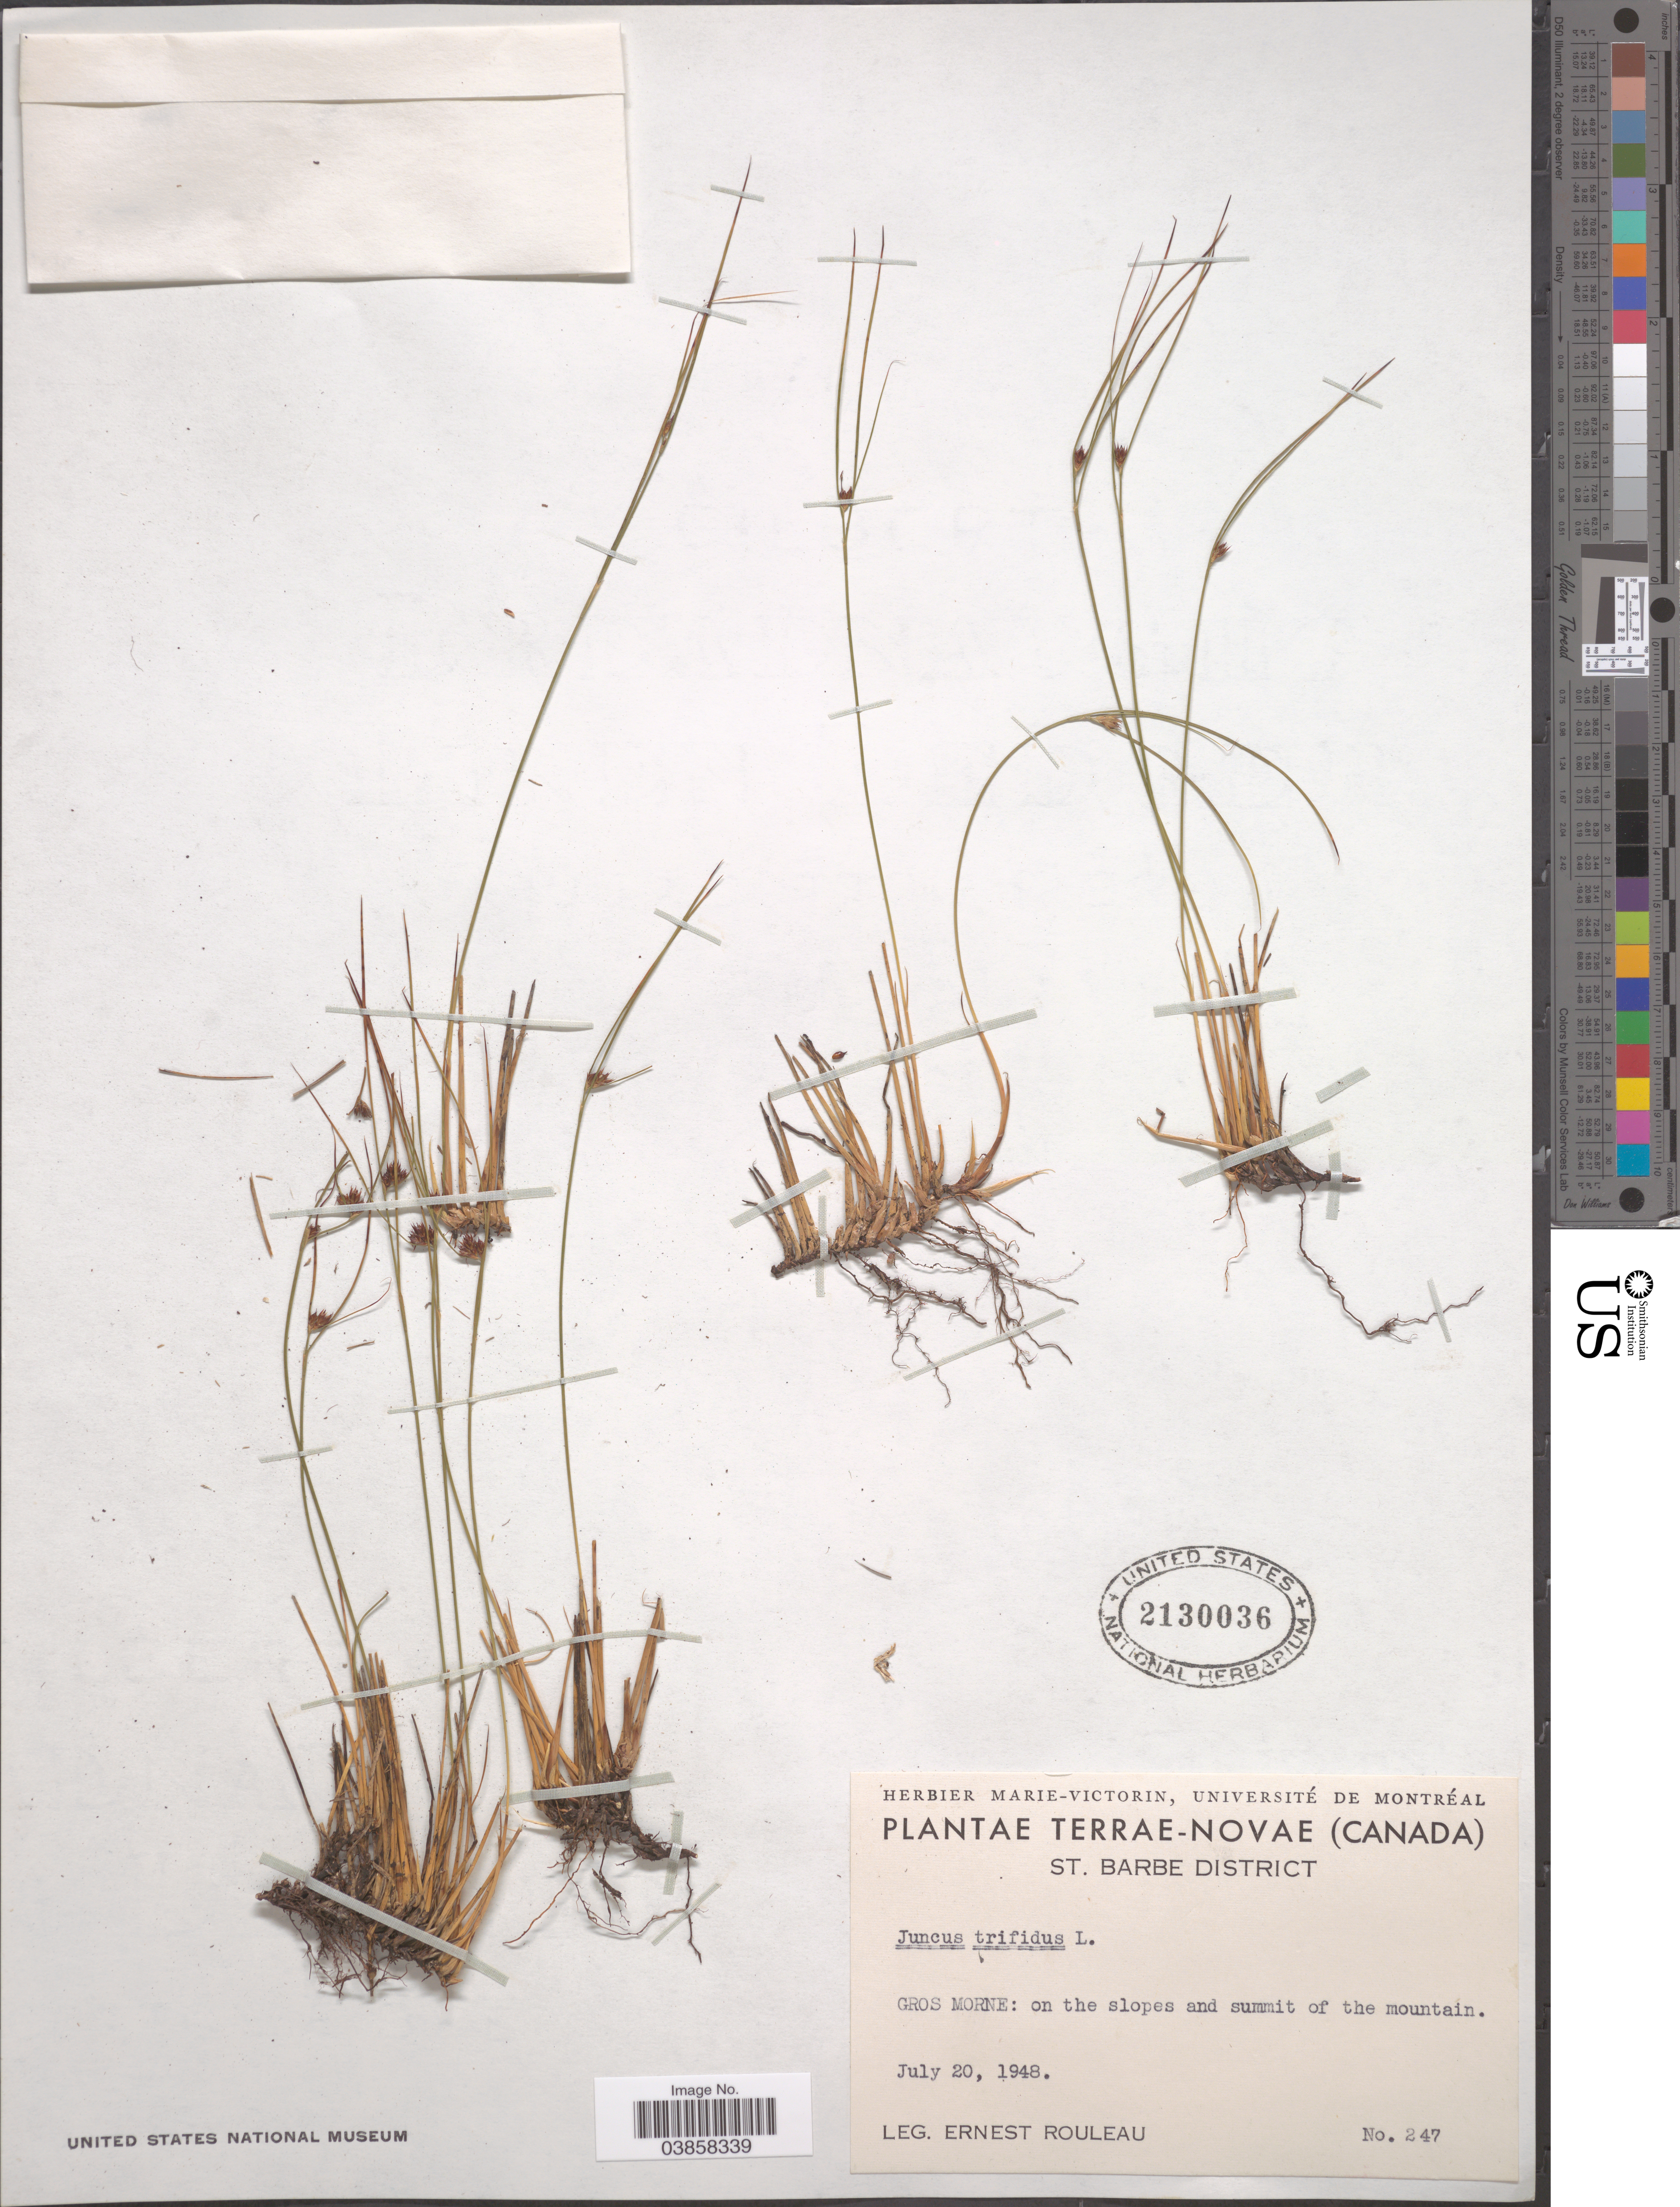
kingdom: Plantae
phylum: Tracheophyta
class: Liliopsida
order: Poales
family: Juncaceae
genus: Juncus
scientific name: Juncus trifidus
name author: L.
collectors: J. Rouleau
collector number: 247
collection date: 1948-07-20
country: Canada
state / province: Newfoundland and Labrador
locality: Terrae-Novae. St. Barbe District. Gros Morne: on the slopes and summit of the mountain.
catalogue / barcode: US 2130036